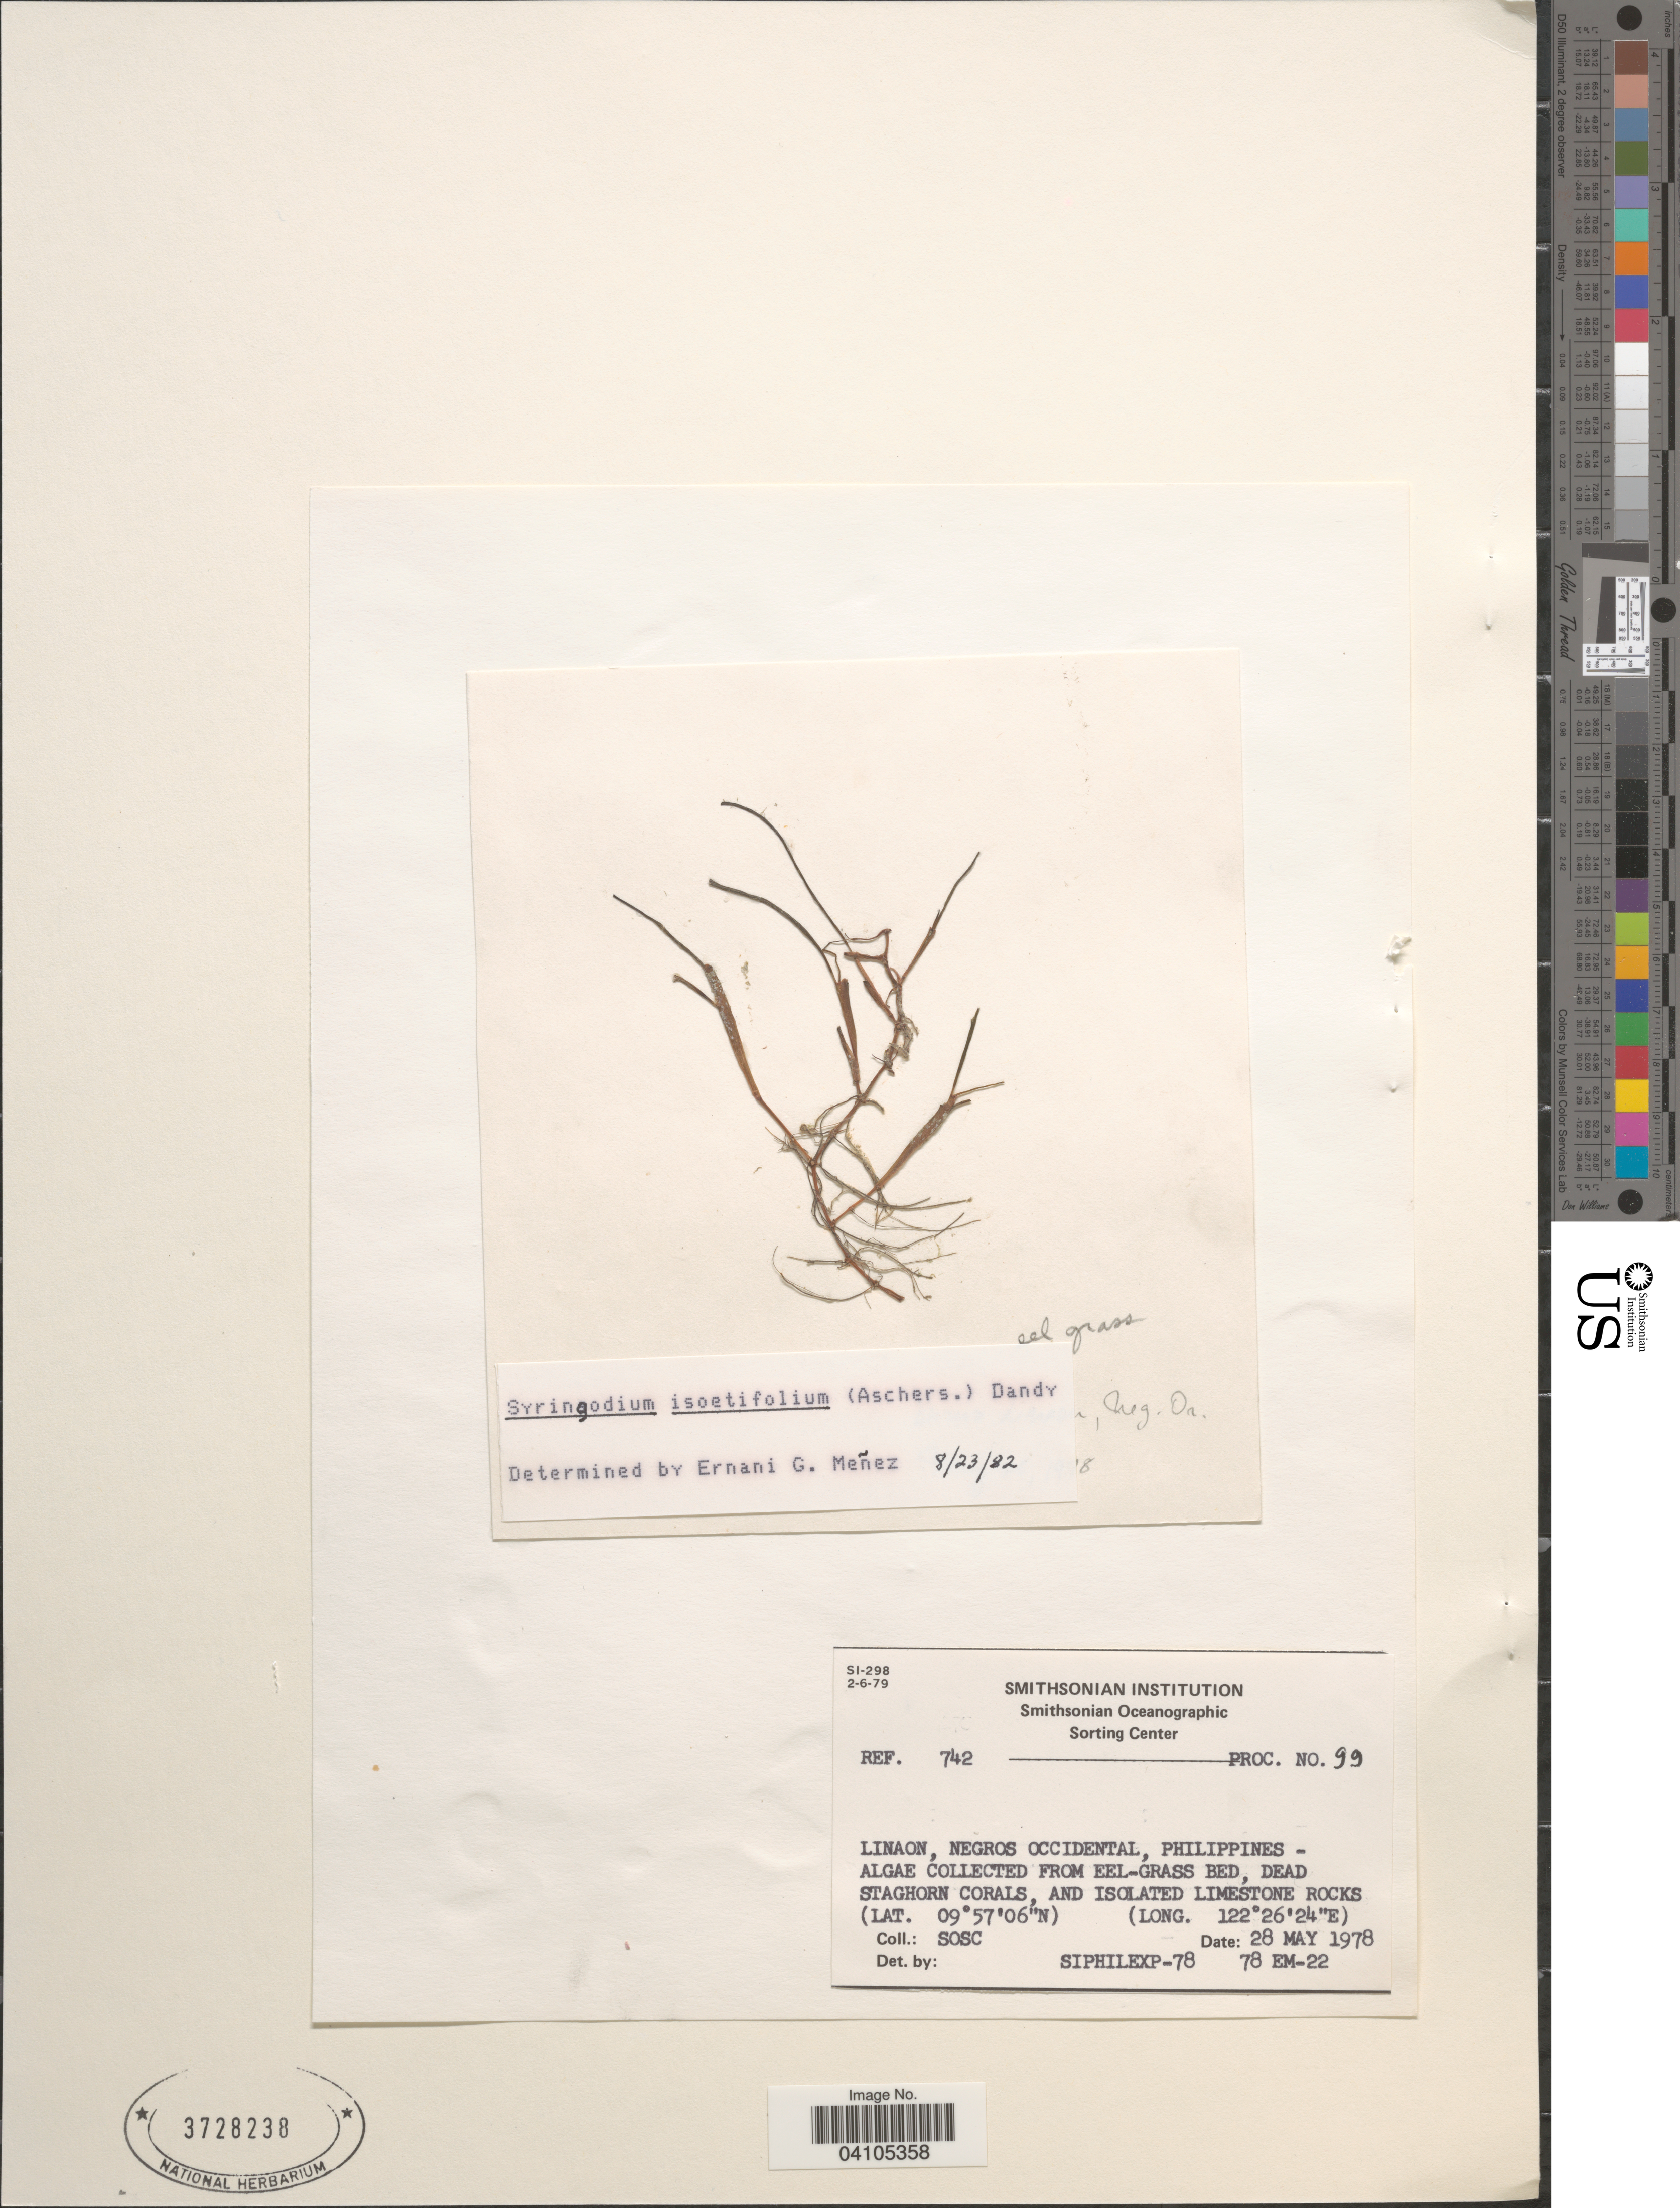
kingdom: Plantae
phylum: Tracheophyta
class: Liliopsida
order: Alismatales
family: Cymodoceaceae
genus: Syringodium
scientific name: Syringodium isoetifolium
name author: (Asch.) Dandy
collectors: Smithsonian Oceanographic Sorting Center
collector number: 78EM-22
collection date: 1978-05-28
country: Philippines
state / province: Western Visayas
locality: Linaon, Negros Occidental.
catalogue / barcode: US 3728238